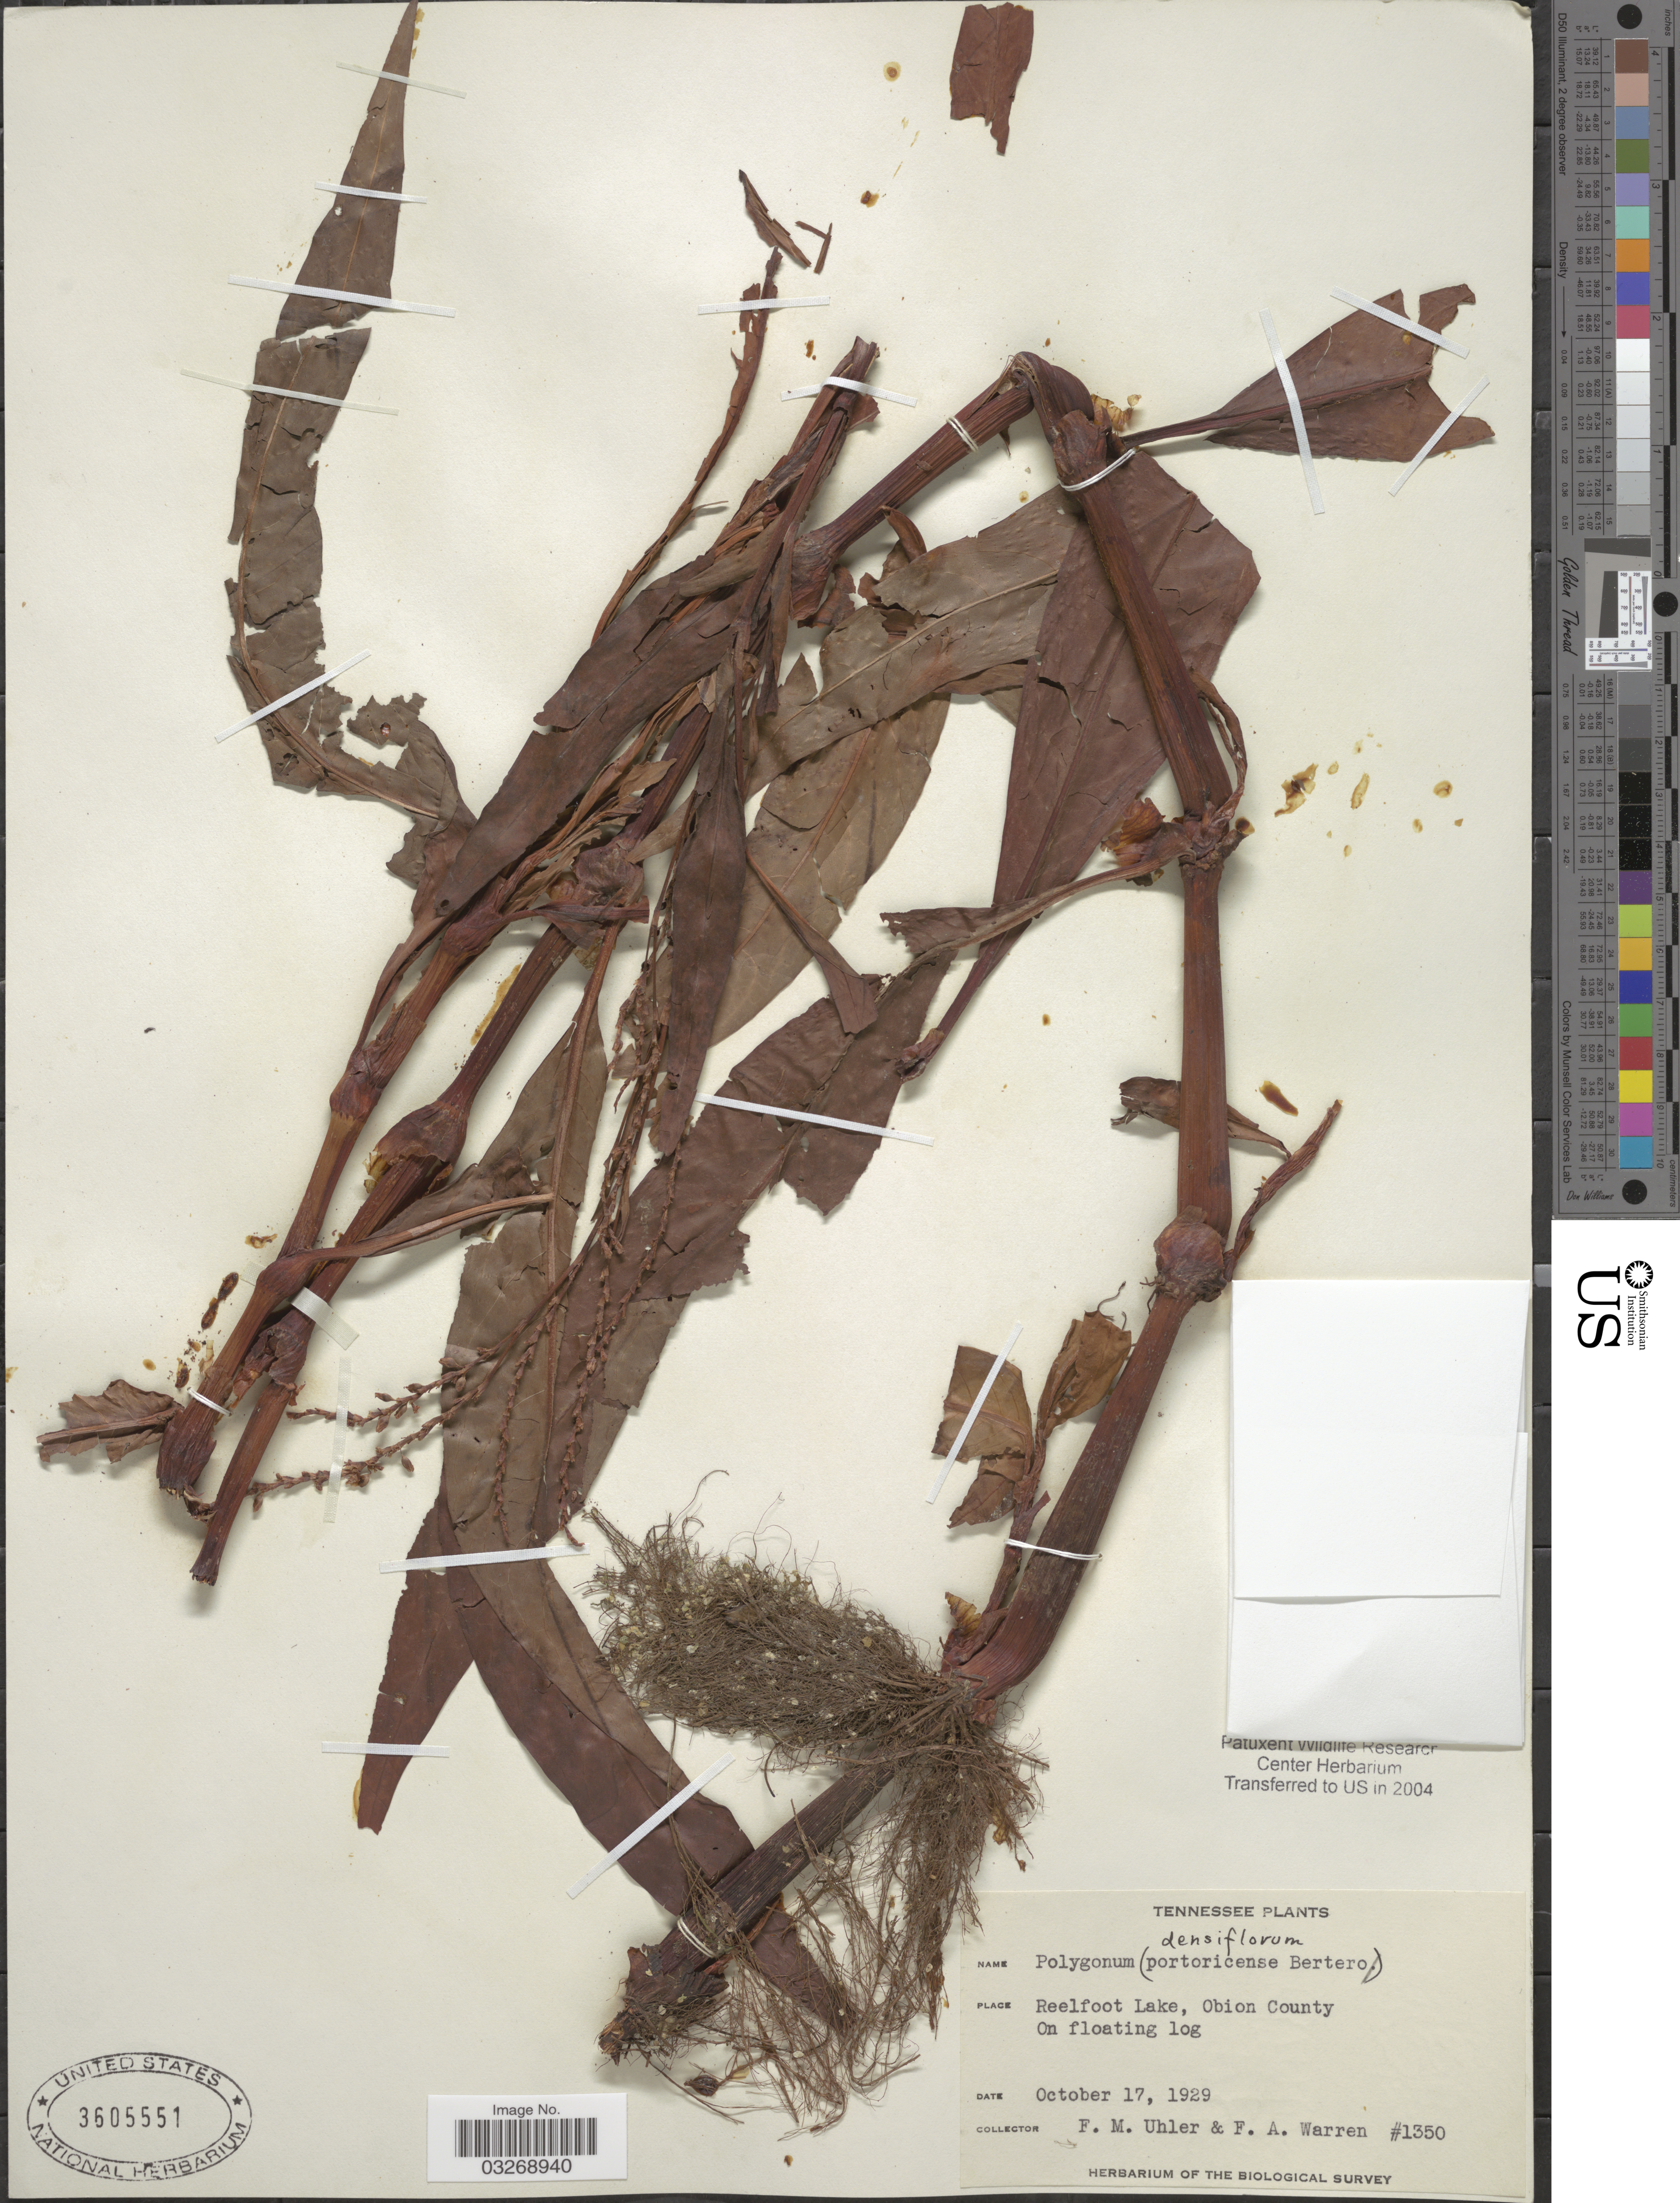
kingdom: Plantae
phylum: Tracheophyta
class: Magnoliopsida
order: Caryophyllales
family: Polygonaceae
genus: Persicaria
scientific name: Persicaria glabra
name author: (Willd.) M. Gómez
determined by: Atha, D. E.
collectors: F. M. Uhler & F. Warren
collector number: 1350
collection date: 1929-10-17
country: United States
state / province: Tennessee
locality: Reelfoot Lake, Obion County.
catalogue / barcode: US 3605551